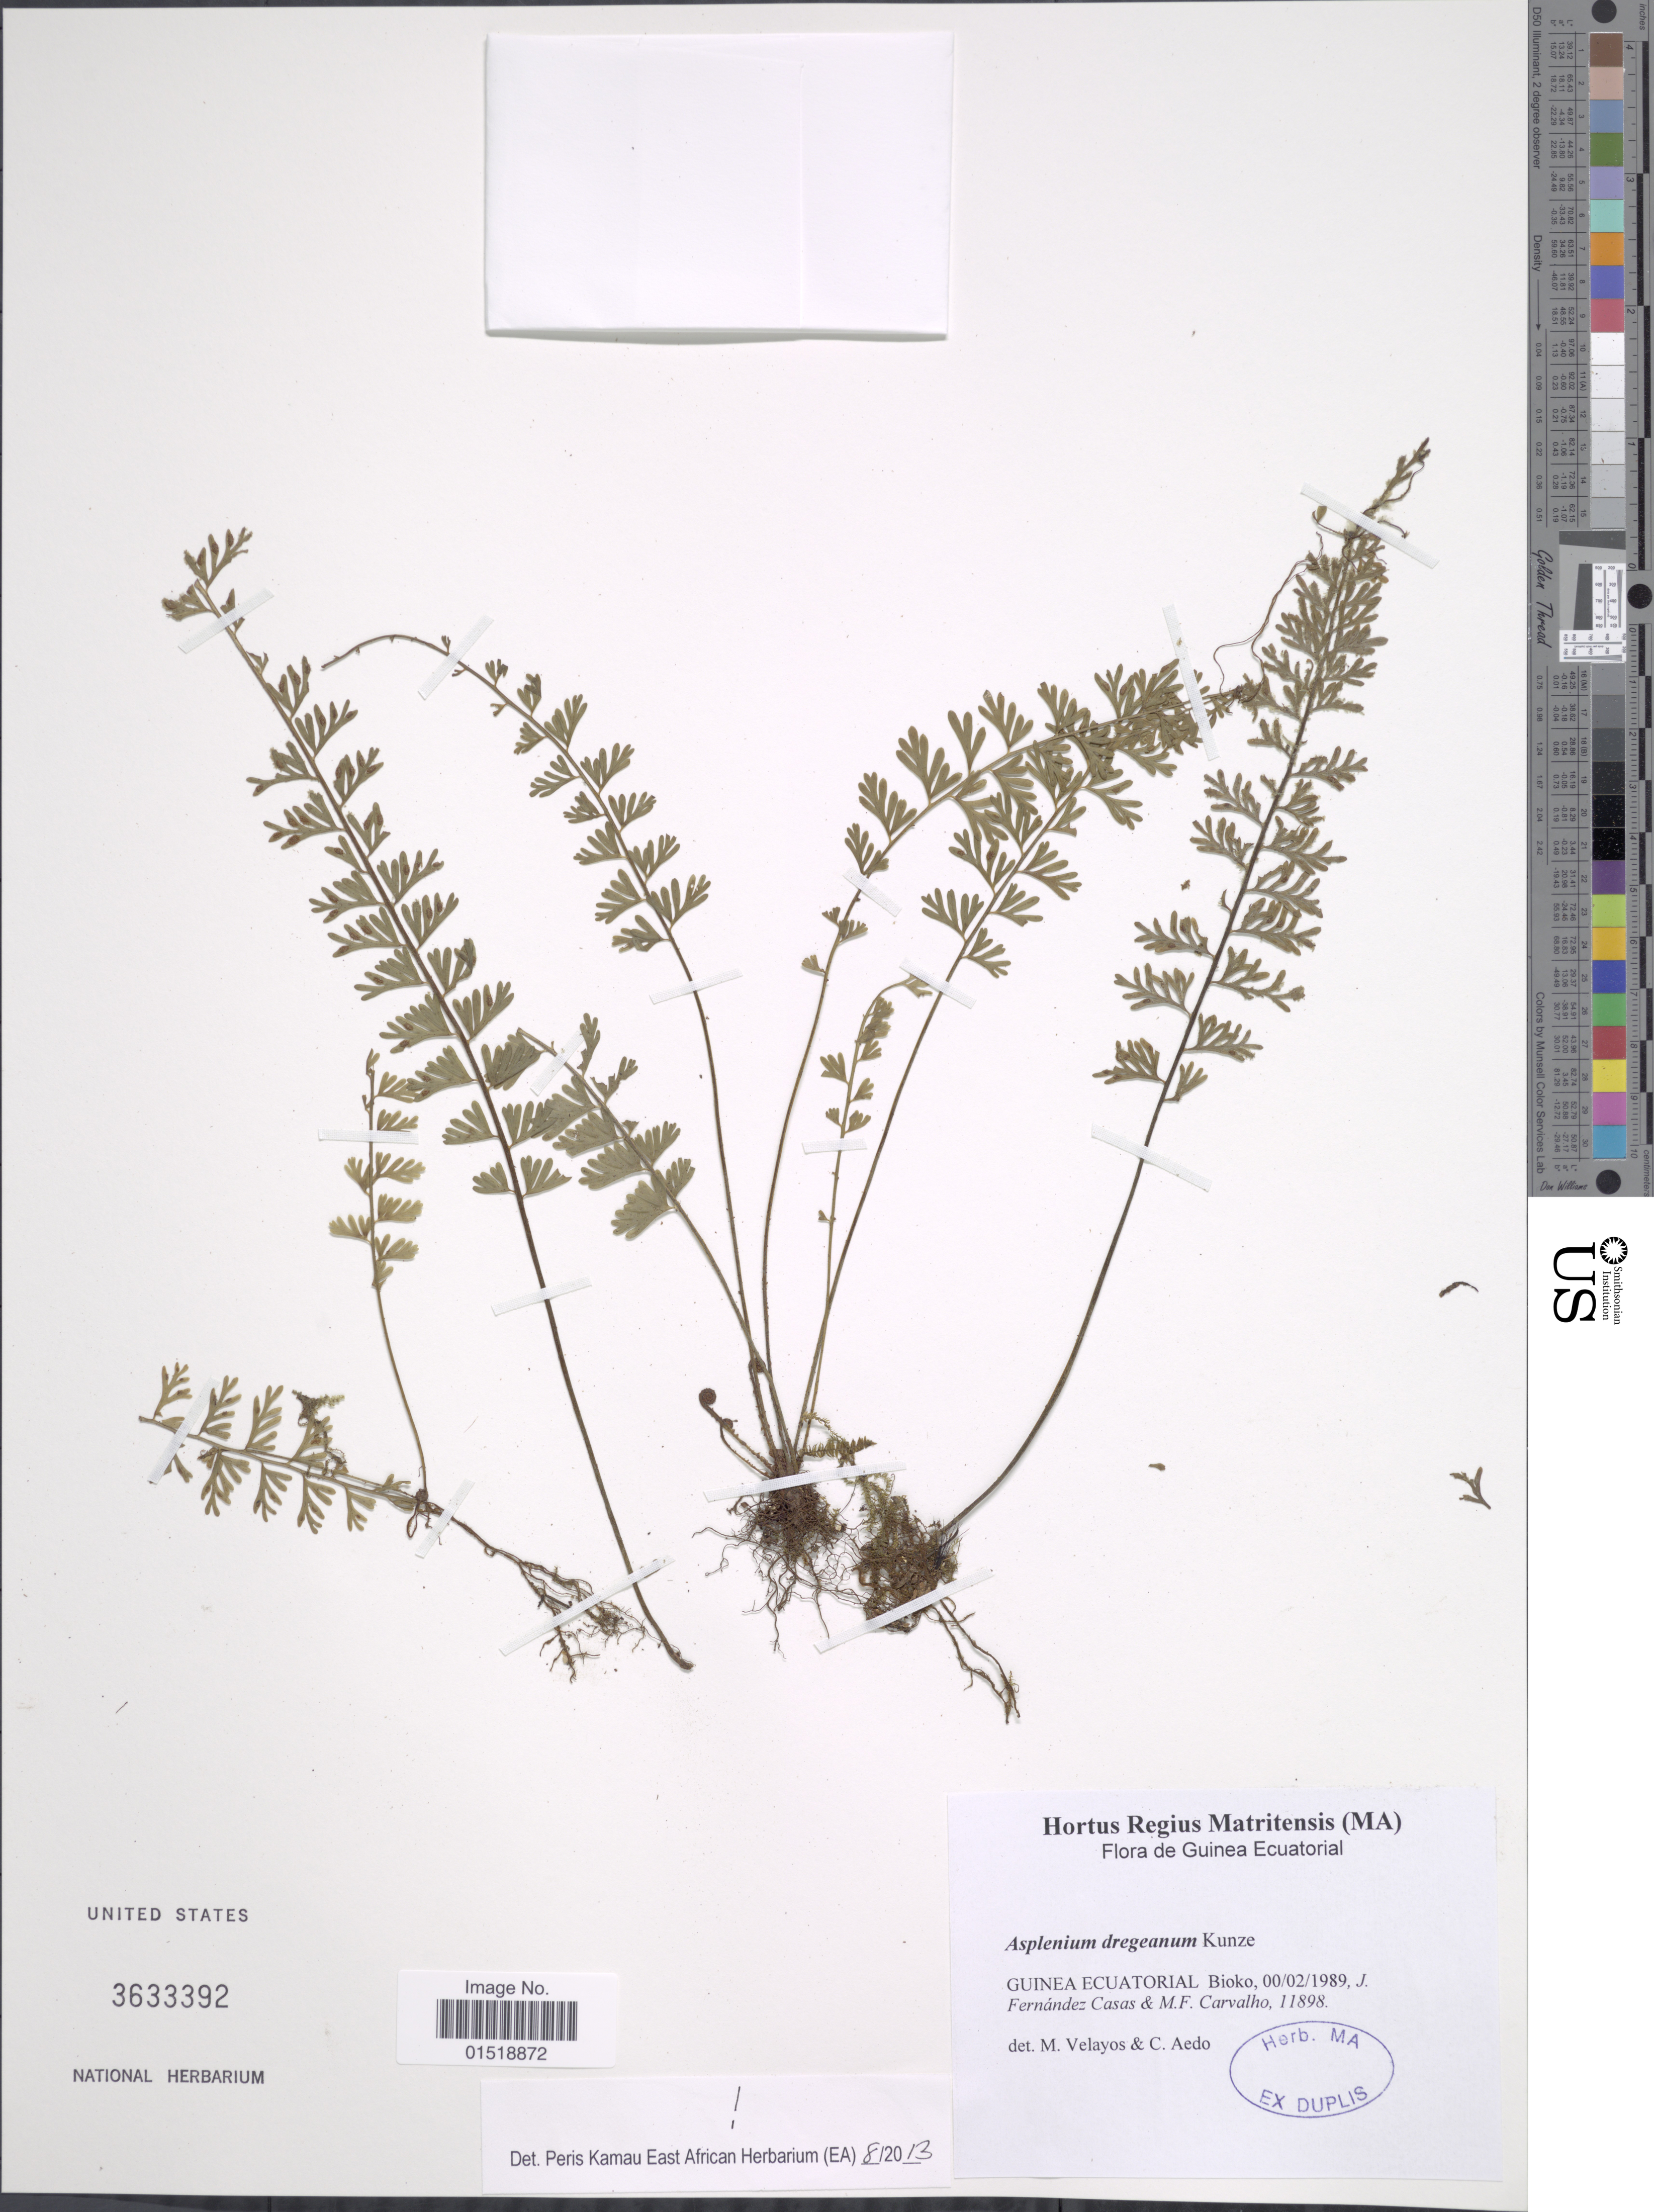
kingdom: Plantae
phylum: Tracheophyta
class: Polypodiopsida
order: Polypodiales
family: Aspleniaceae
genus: Asplenium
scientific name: Asplenium dregeanum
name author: Kunze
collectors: J. Casas & M. F. Carvalho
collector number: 11898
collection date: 1989-02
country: Equatorial Guinea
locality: Bioko.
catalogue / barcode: US 3633392